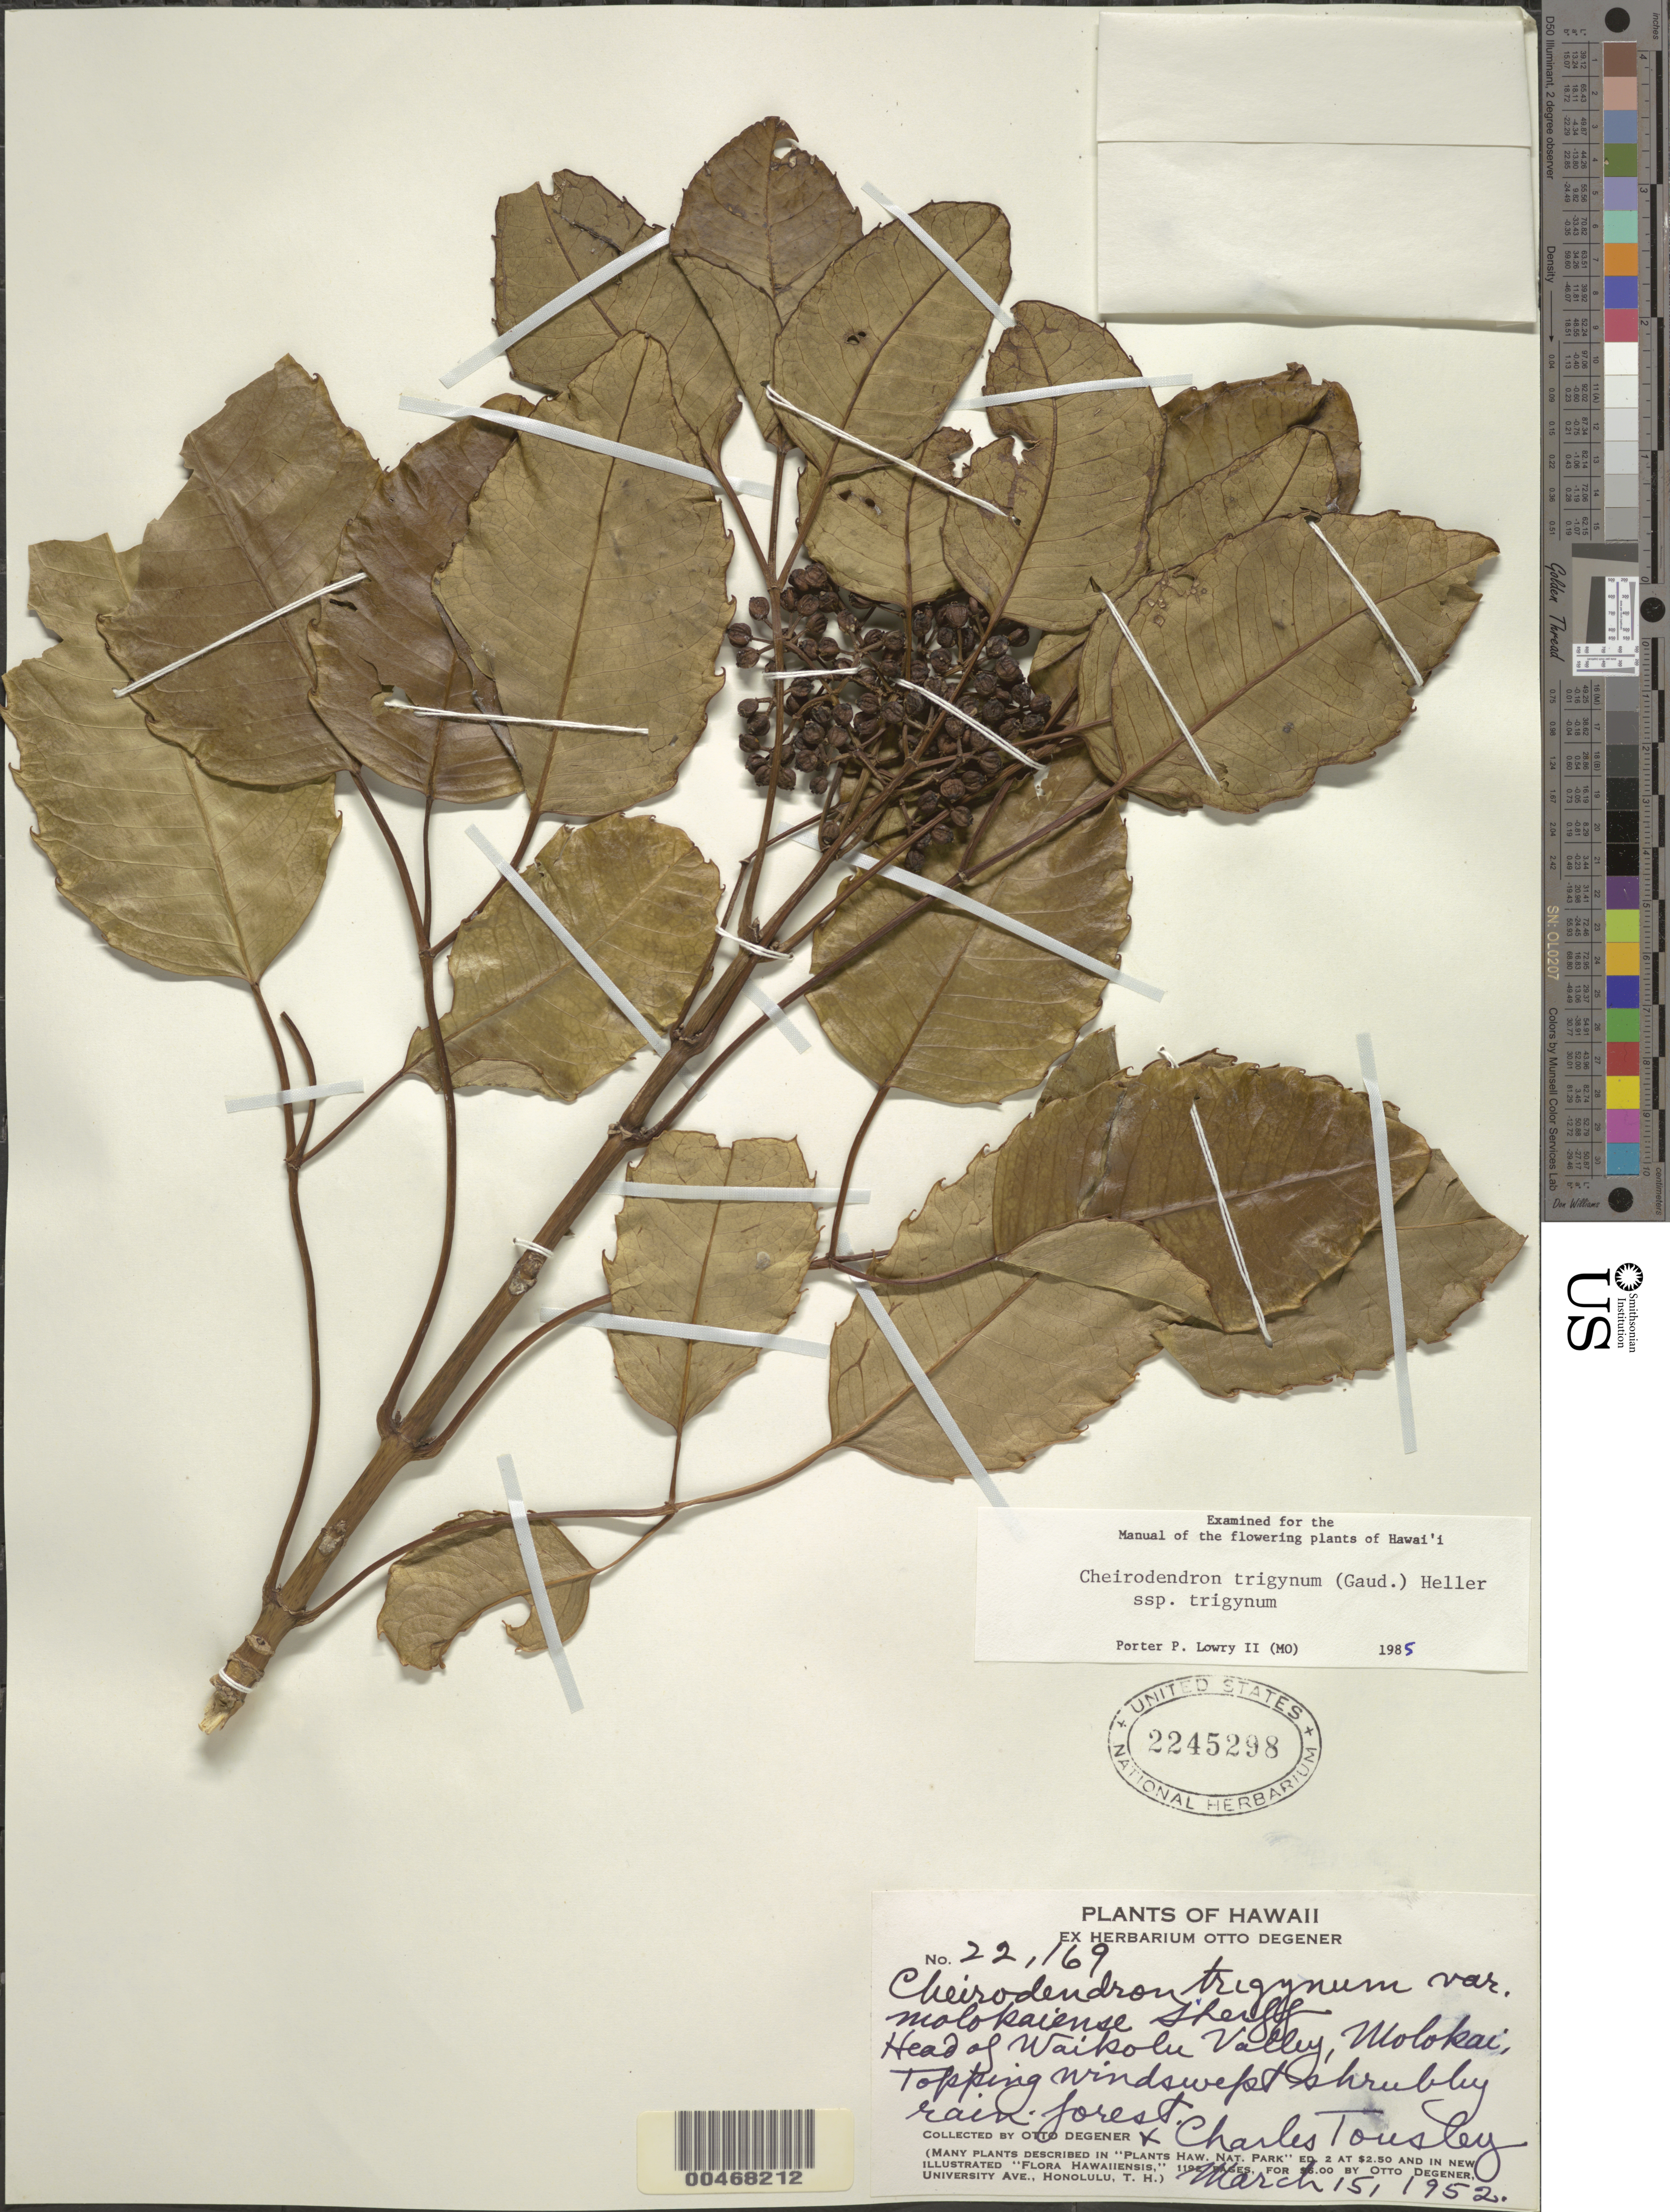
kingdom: Plantae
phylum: Tracheophyta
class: Magnoliopsida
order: Apiales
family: Araliaceae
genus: Cheirodendron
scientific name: Cheirodendron trigynum subsp. trigynum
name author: (Gaudich.) A. Heller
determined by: Lowry, P. P., (MO), Missouri Botanical Garden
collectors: O. Degener & C. Tousley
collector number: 22169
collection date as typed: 15 Mar 1952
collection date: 1952-03-15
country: United States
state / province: Hawaii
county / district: Maui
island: Moloka'i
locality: Head of Waikolu Valley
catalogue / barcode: US 2245298